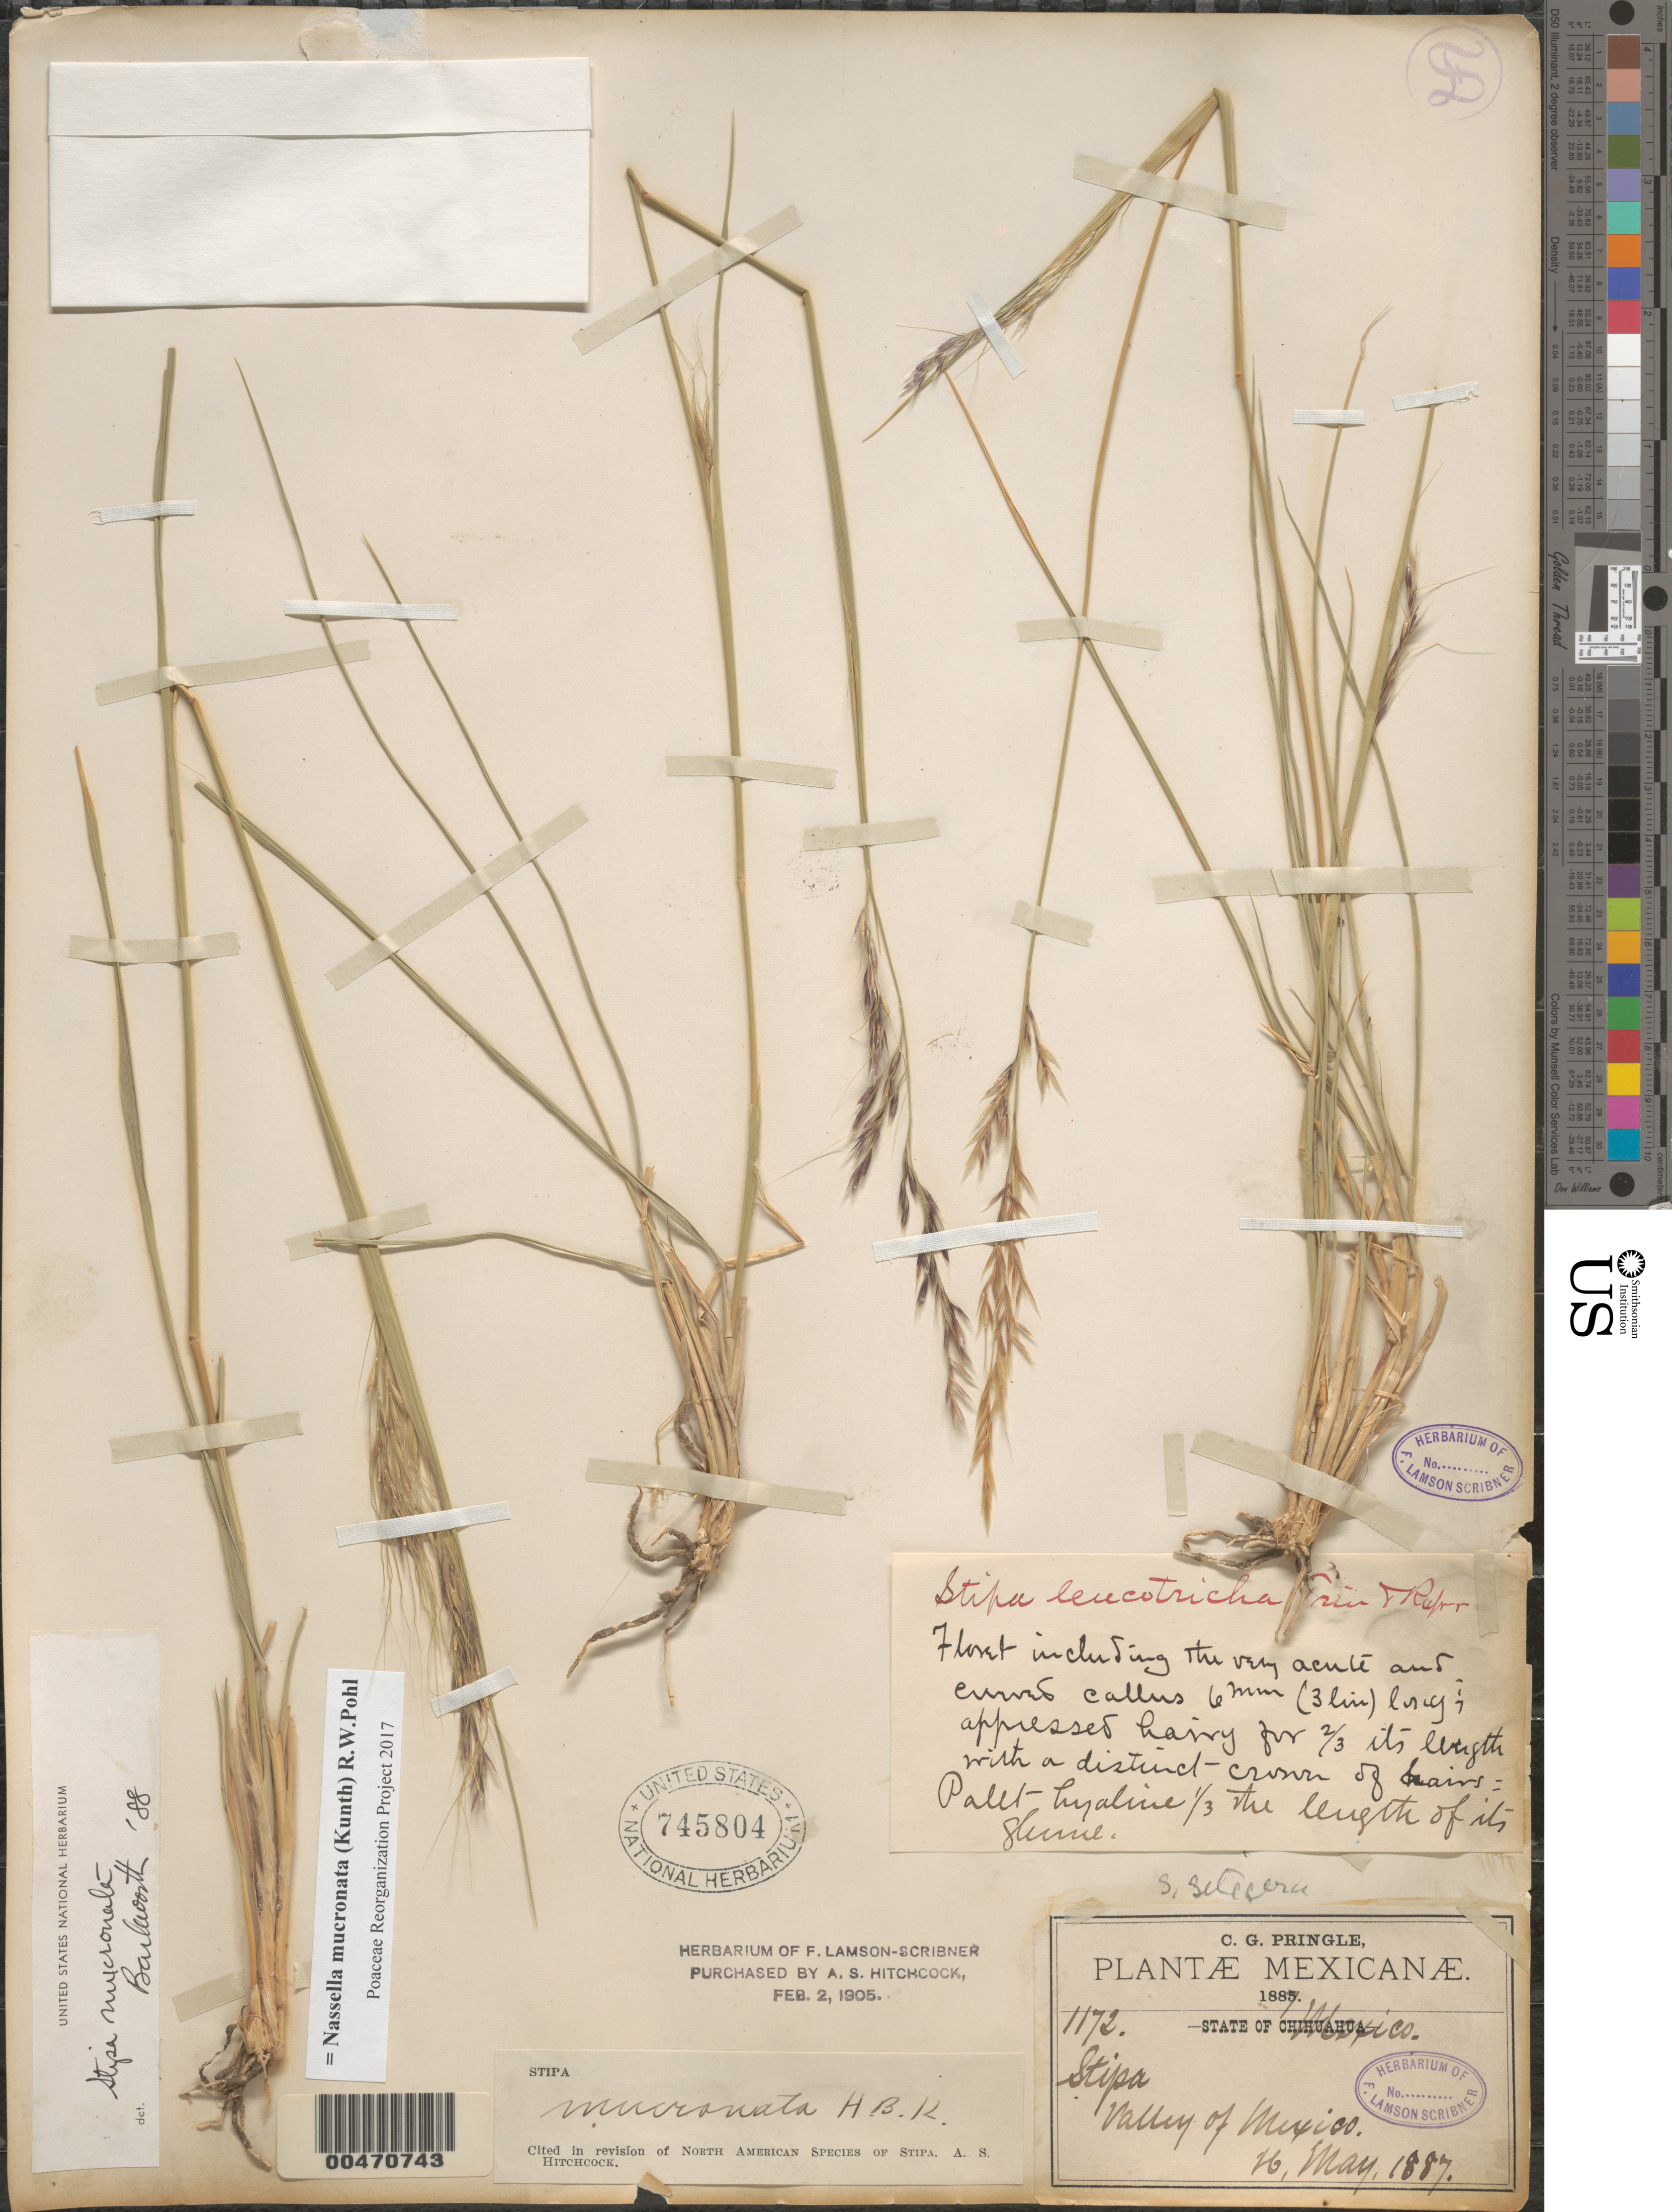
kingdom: Plantae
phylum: Tracheophyta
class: Liliopsida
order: Poales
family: Poaceae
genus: Nassella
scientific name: Nassella mucronata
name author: (Kunth) R.W. Pohl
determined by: Poaceae Reorganization Project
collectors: C. G. Pringle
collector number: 1172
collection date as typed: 26 May 1887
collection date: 1887-05-26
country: Mexico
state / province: México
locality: Valley of Mexico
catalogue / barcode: US 745804